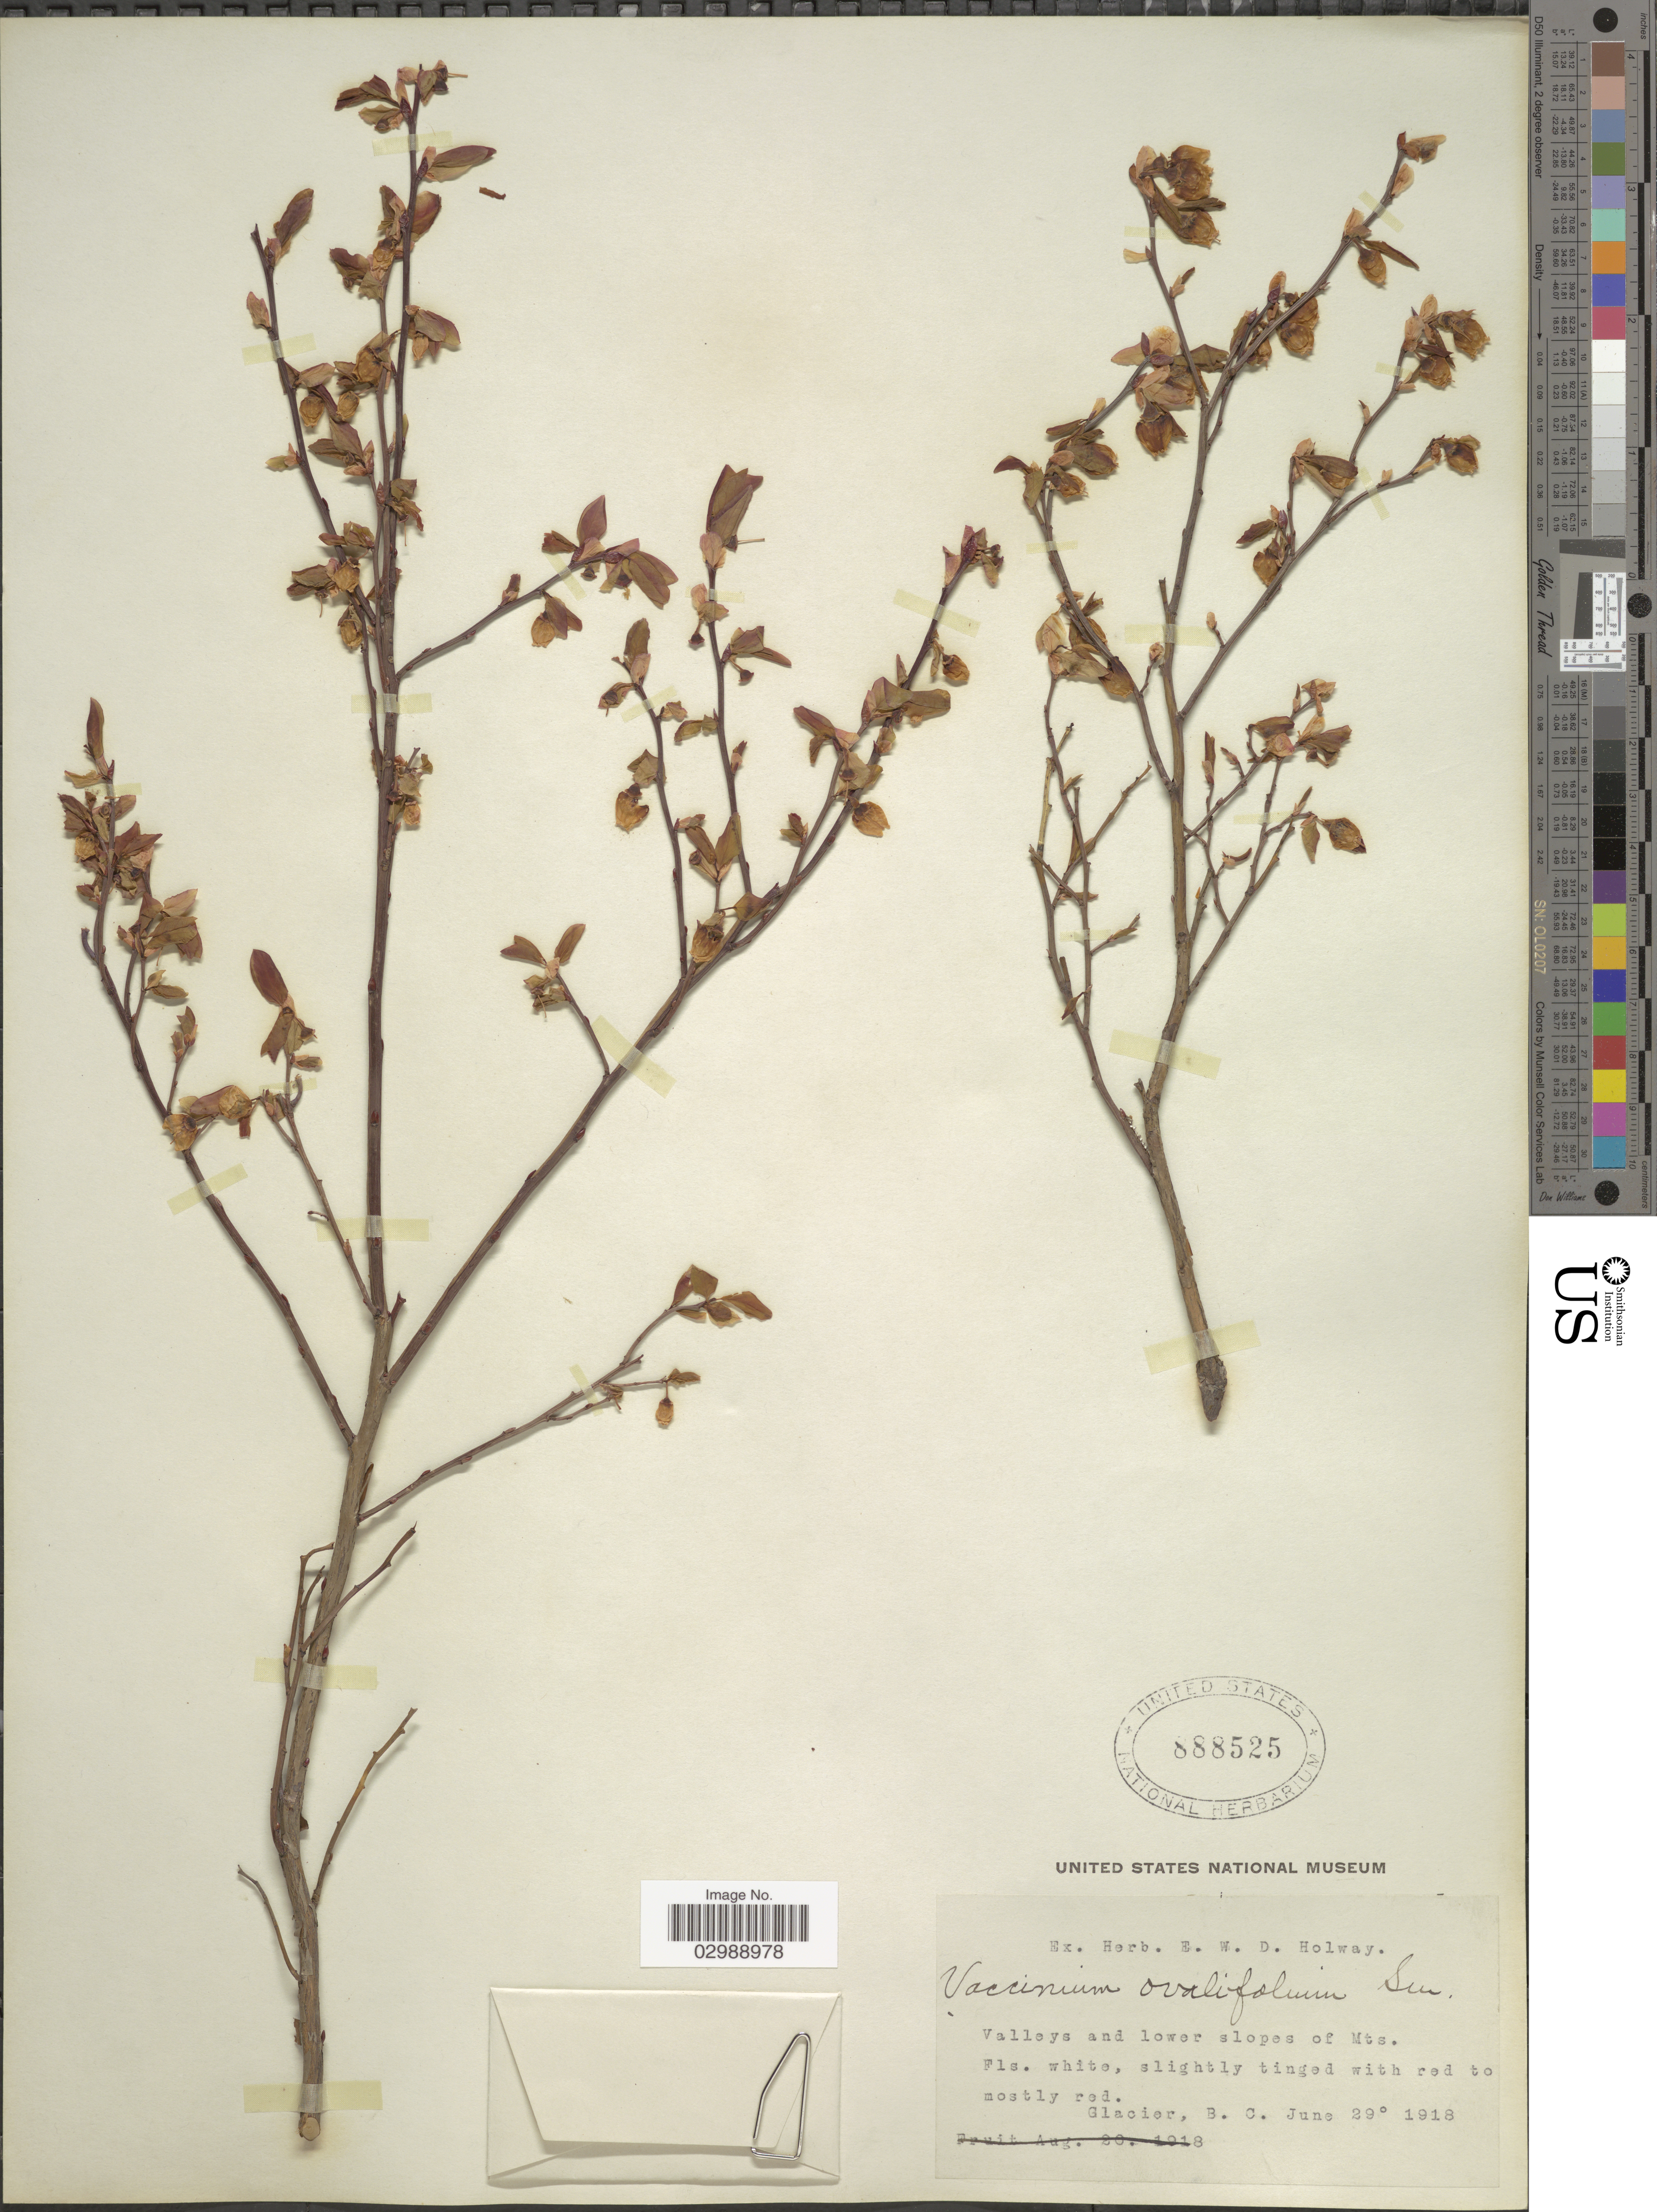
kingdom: Plantae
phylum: Tracheophyta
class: Magnoliopsida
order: Ericales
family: Ericaceae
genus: Vaccinium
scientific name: Vaccinium ovalifolium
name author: Sm.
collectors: ex herb. E.W.D. Holway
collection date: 1918-06-29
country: Canada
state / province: British Columbia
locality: Glacier, B. C.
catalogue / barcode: US 888525